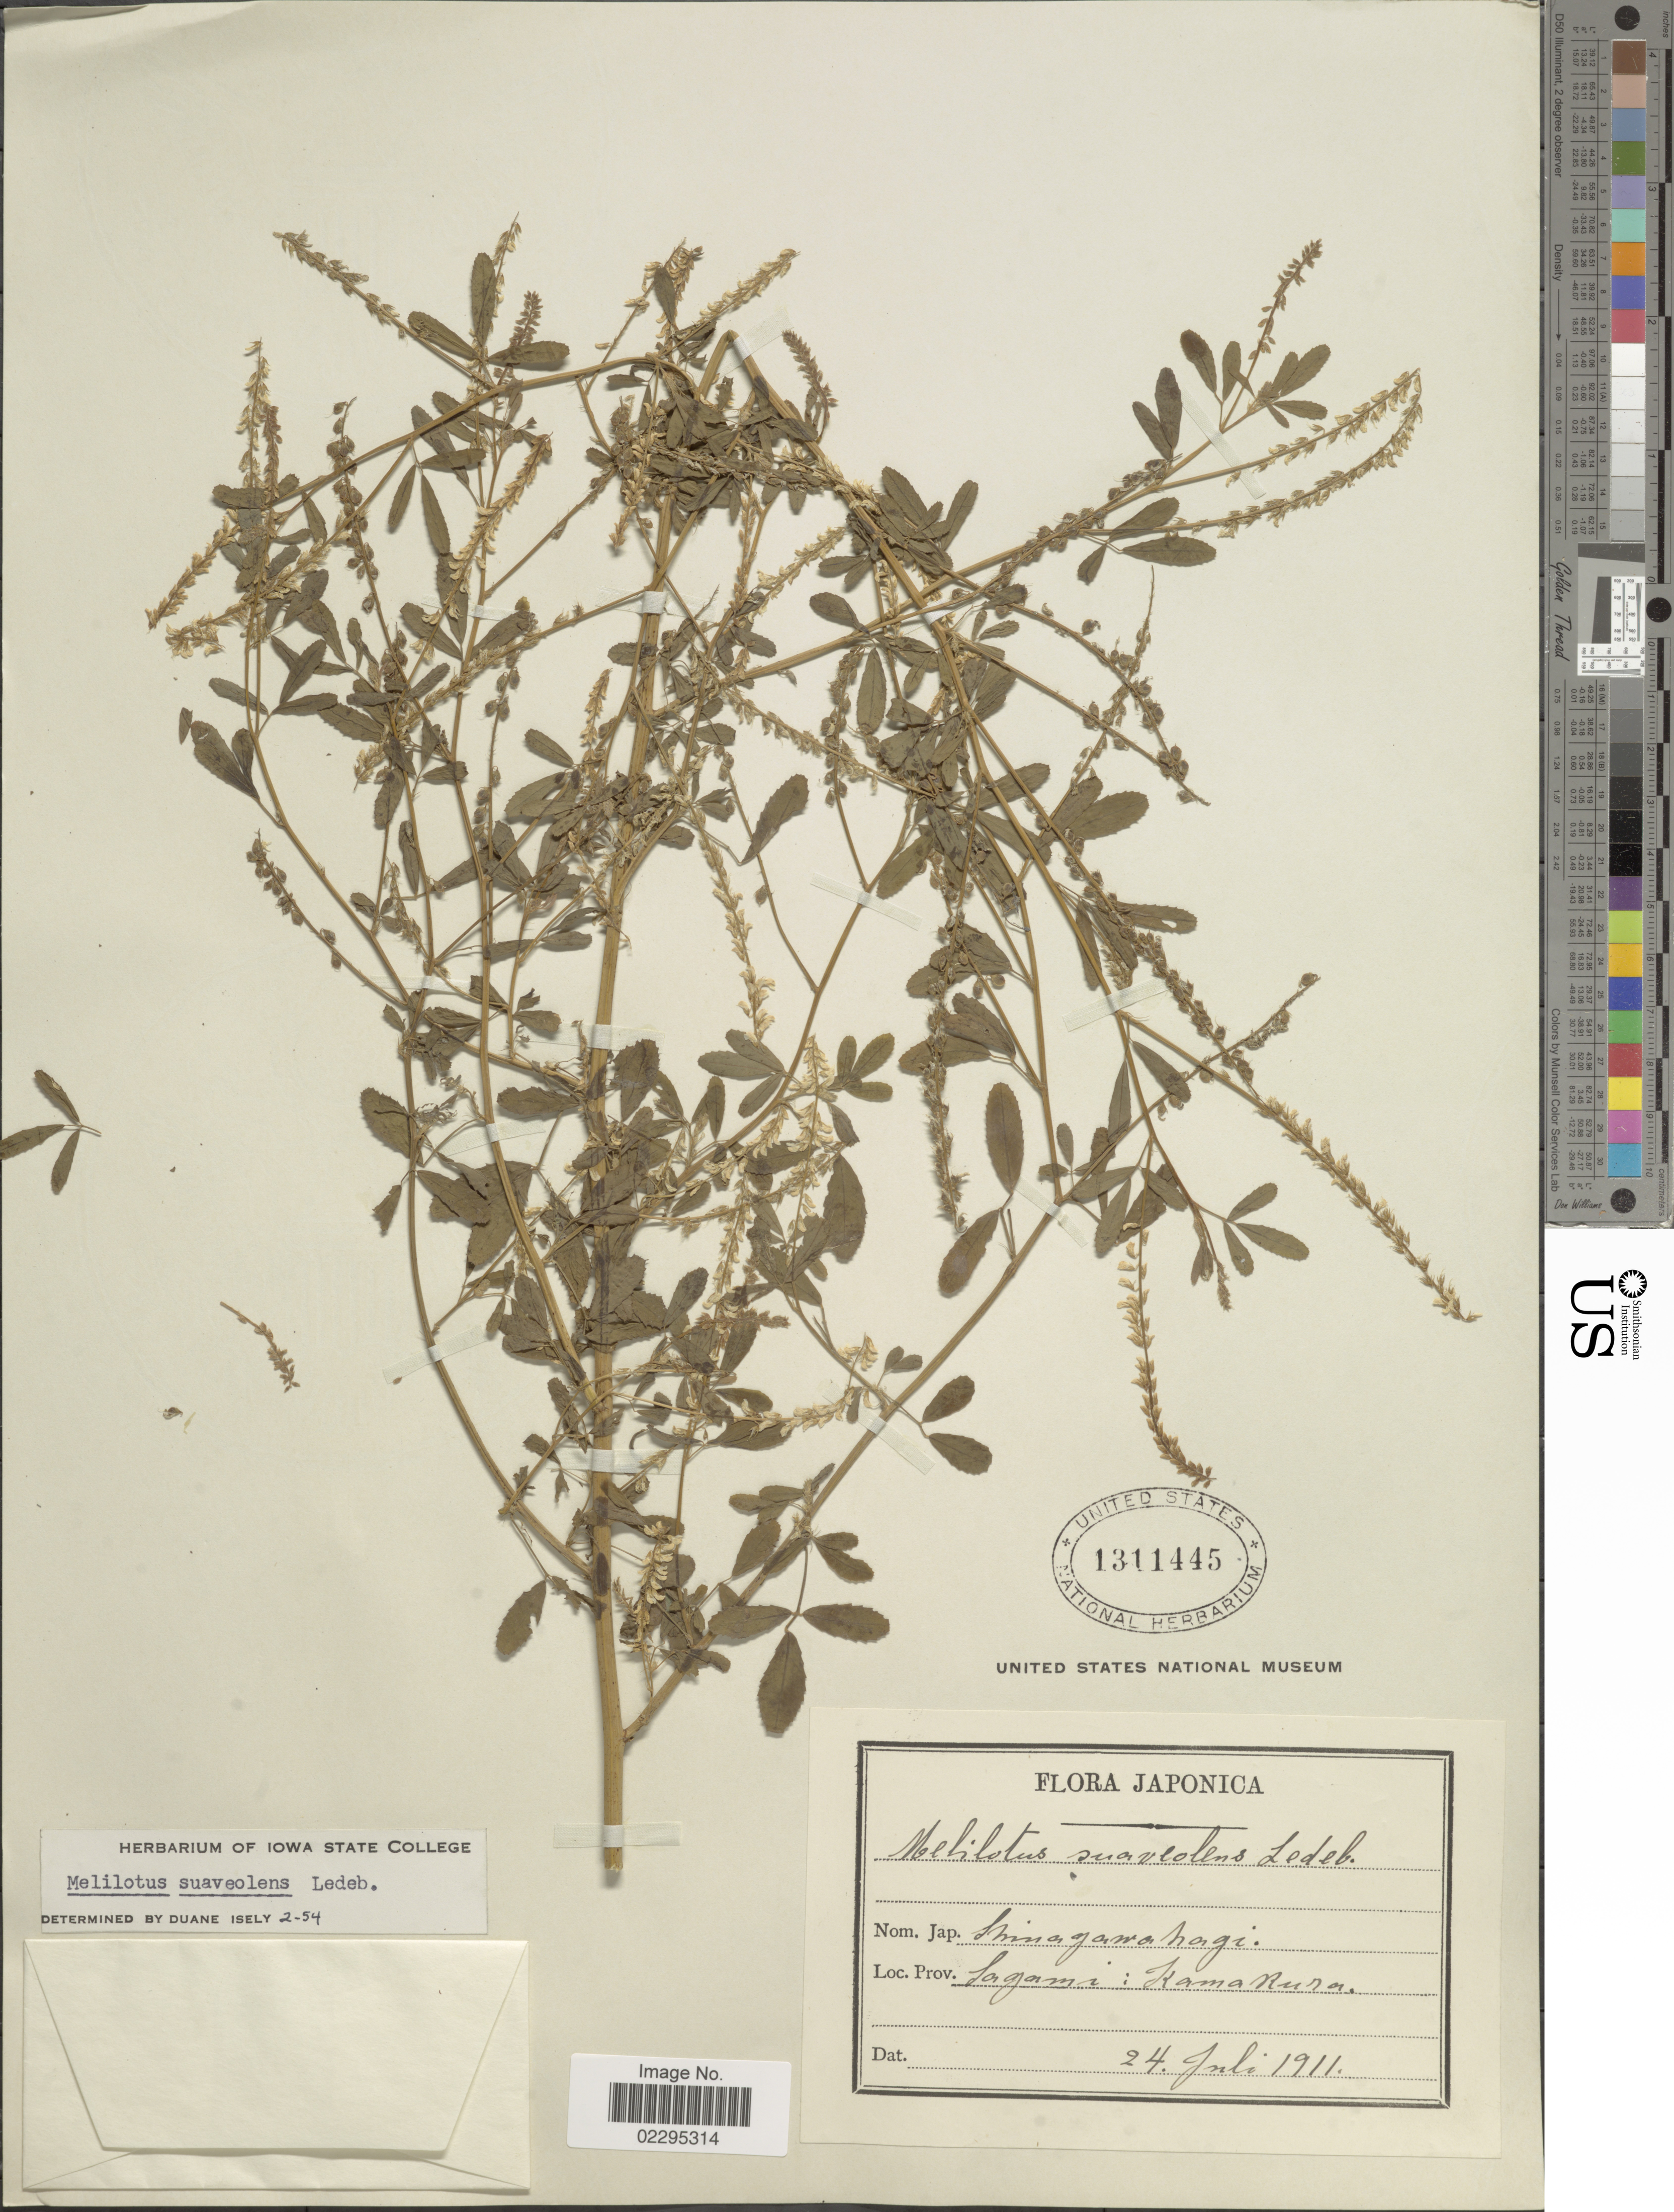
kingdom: Plantae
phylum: Tracheophyta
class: Magnoliopsida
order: Fabales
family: Fabaceae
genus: Melilotus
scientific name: Melilotus suaveolens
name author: Ledeb.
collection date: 1911-07-24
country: Japan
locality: Sagami: Kamakura.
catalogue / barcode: US 1311445